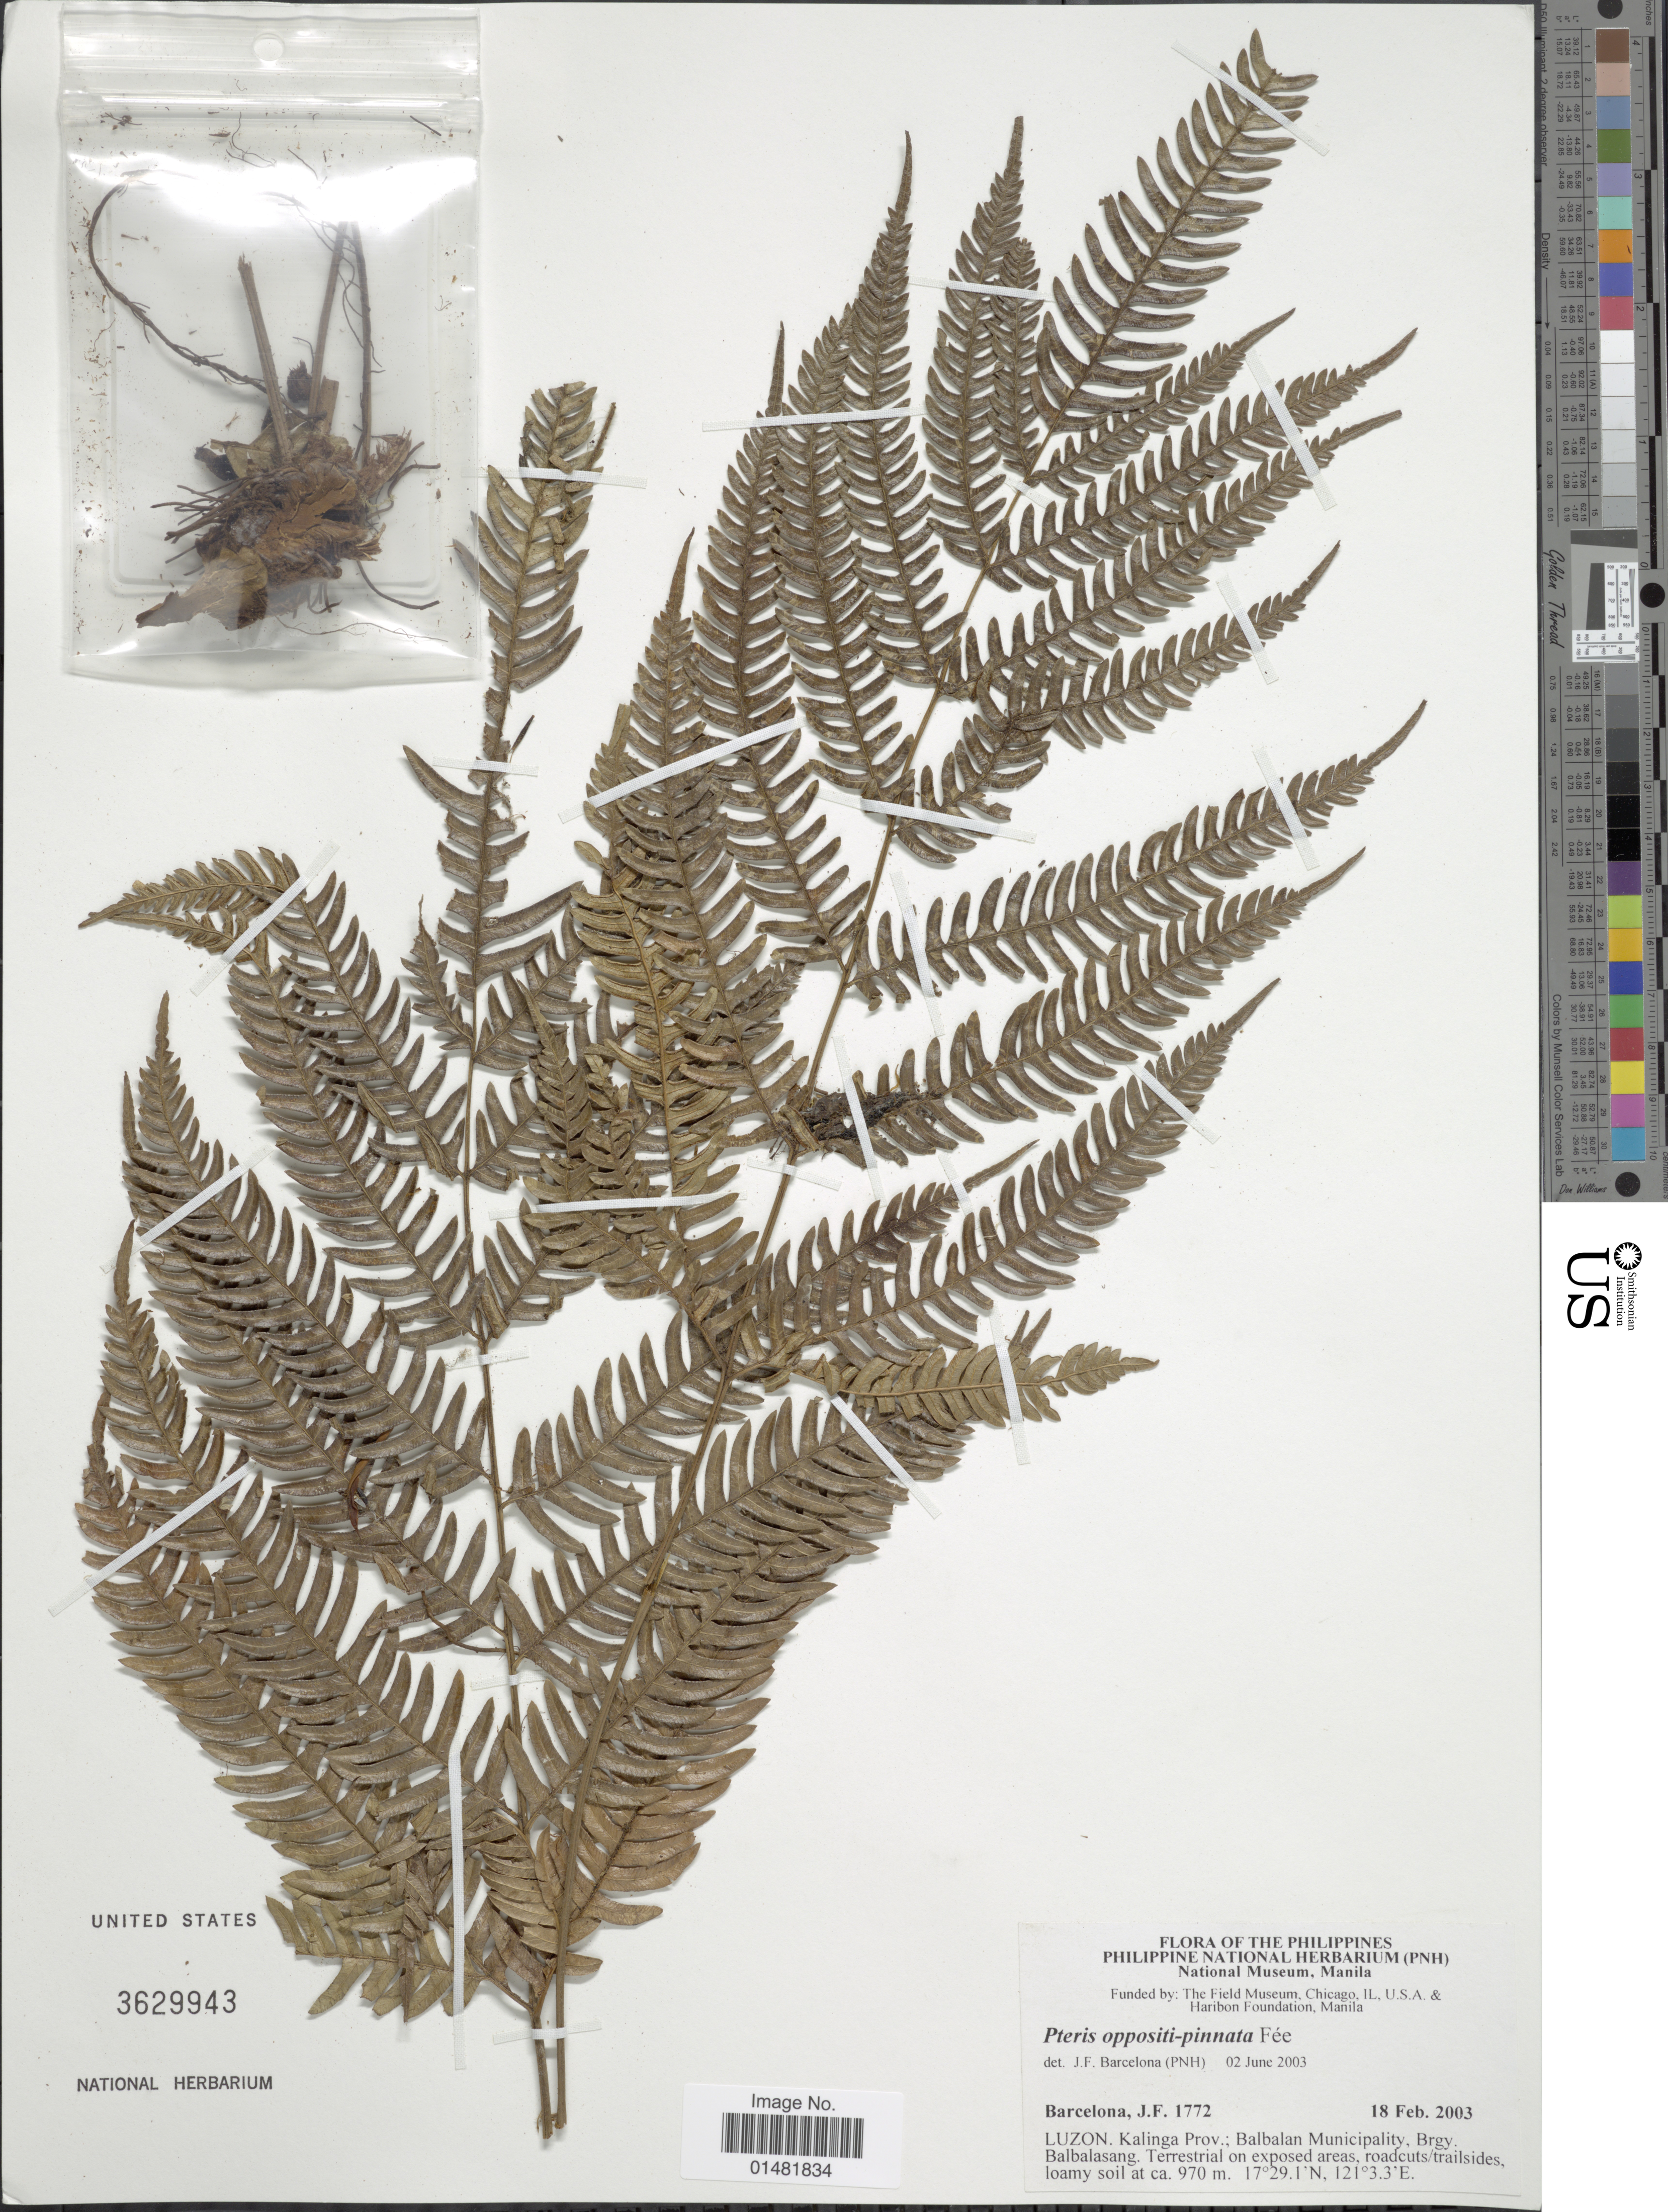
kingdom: Plantae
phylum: Tracheophyta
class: Polypodiopsida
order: Polypodiales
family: Pteridaceae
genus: Pteris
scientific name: Pteris opaca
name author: J. Sm. in Hook.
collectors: J. F. Barcelona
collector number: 1772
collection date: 2003-02-18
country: Philippines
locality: Luzon. Kalinga Prov.; Balbalan Municipality, Brgy. Balbalasang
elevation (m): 970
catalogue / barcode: US 3629943